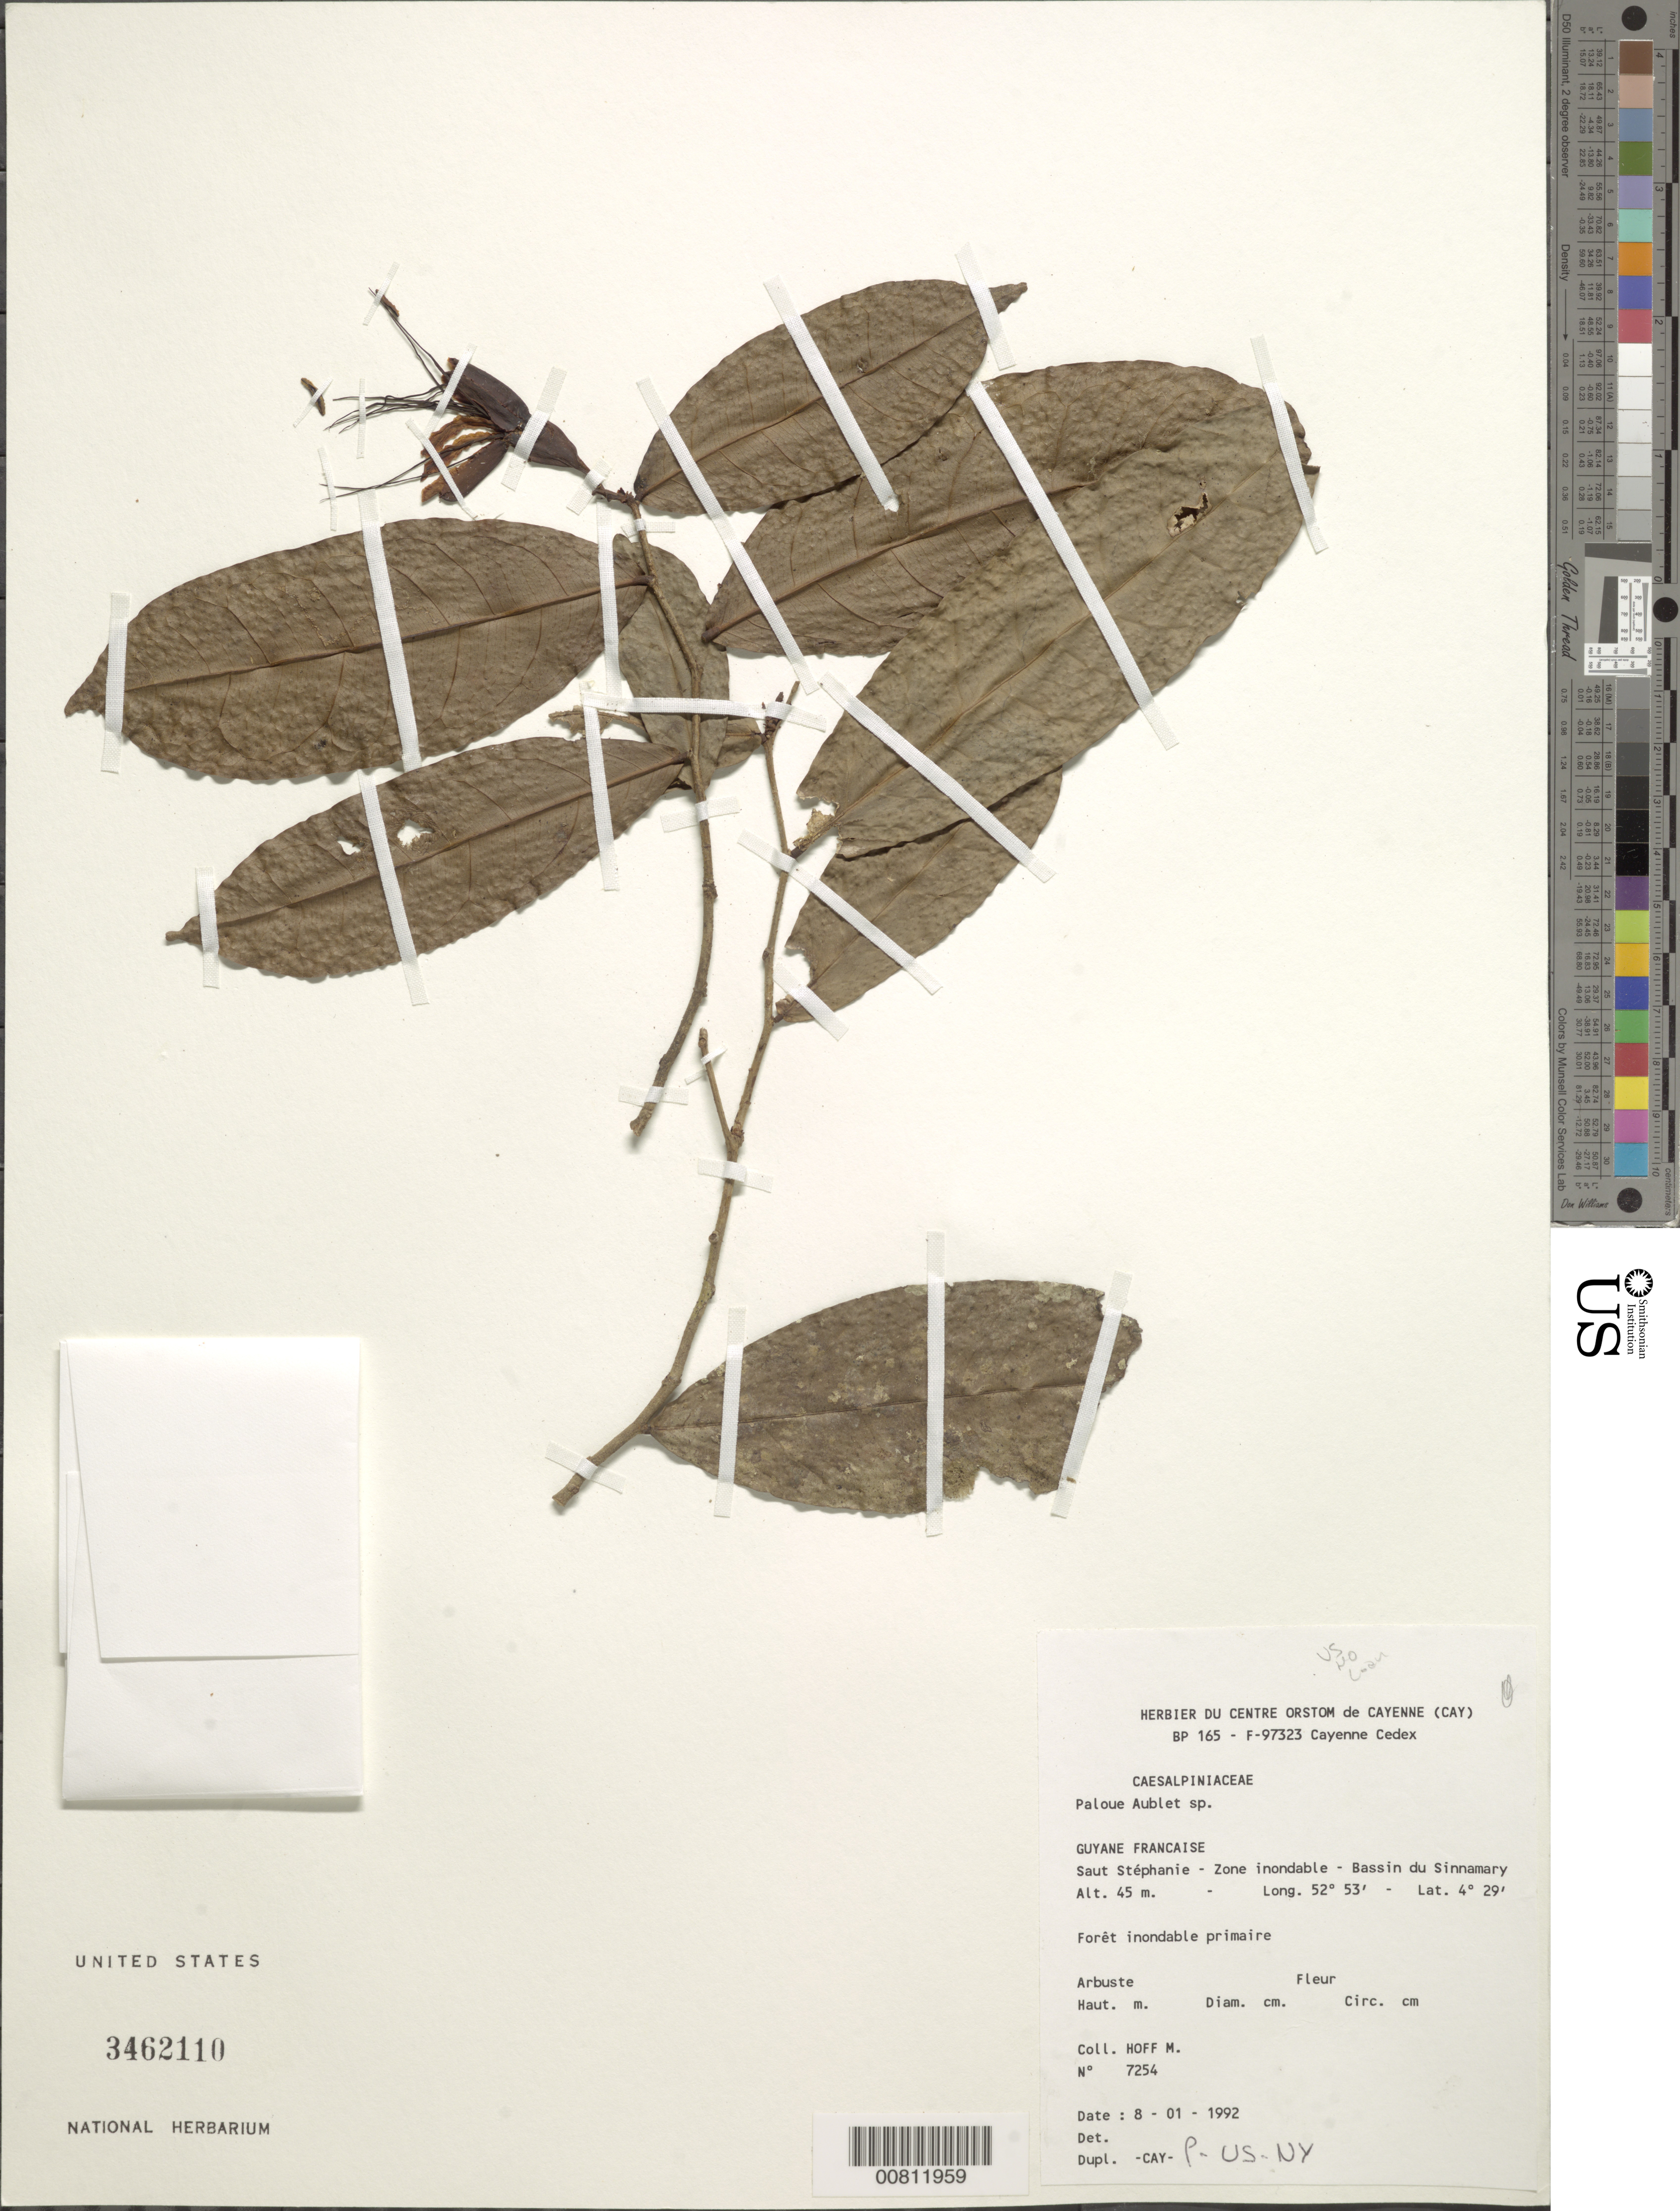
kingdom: Plantae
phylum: Tracheophyta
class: Magnoliopsida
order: Fabales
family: Fabaceae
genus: Paloue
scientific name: Paloue sp.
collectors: M. Hoff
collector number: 7254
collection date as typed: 8-Jan-92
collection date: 1992-01-08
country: French Guiana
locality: Saut Stéphanie, Bassin du Sinnamary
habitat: Inundated primary forest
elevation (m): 45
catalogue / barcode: US 3462110